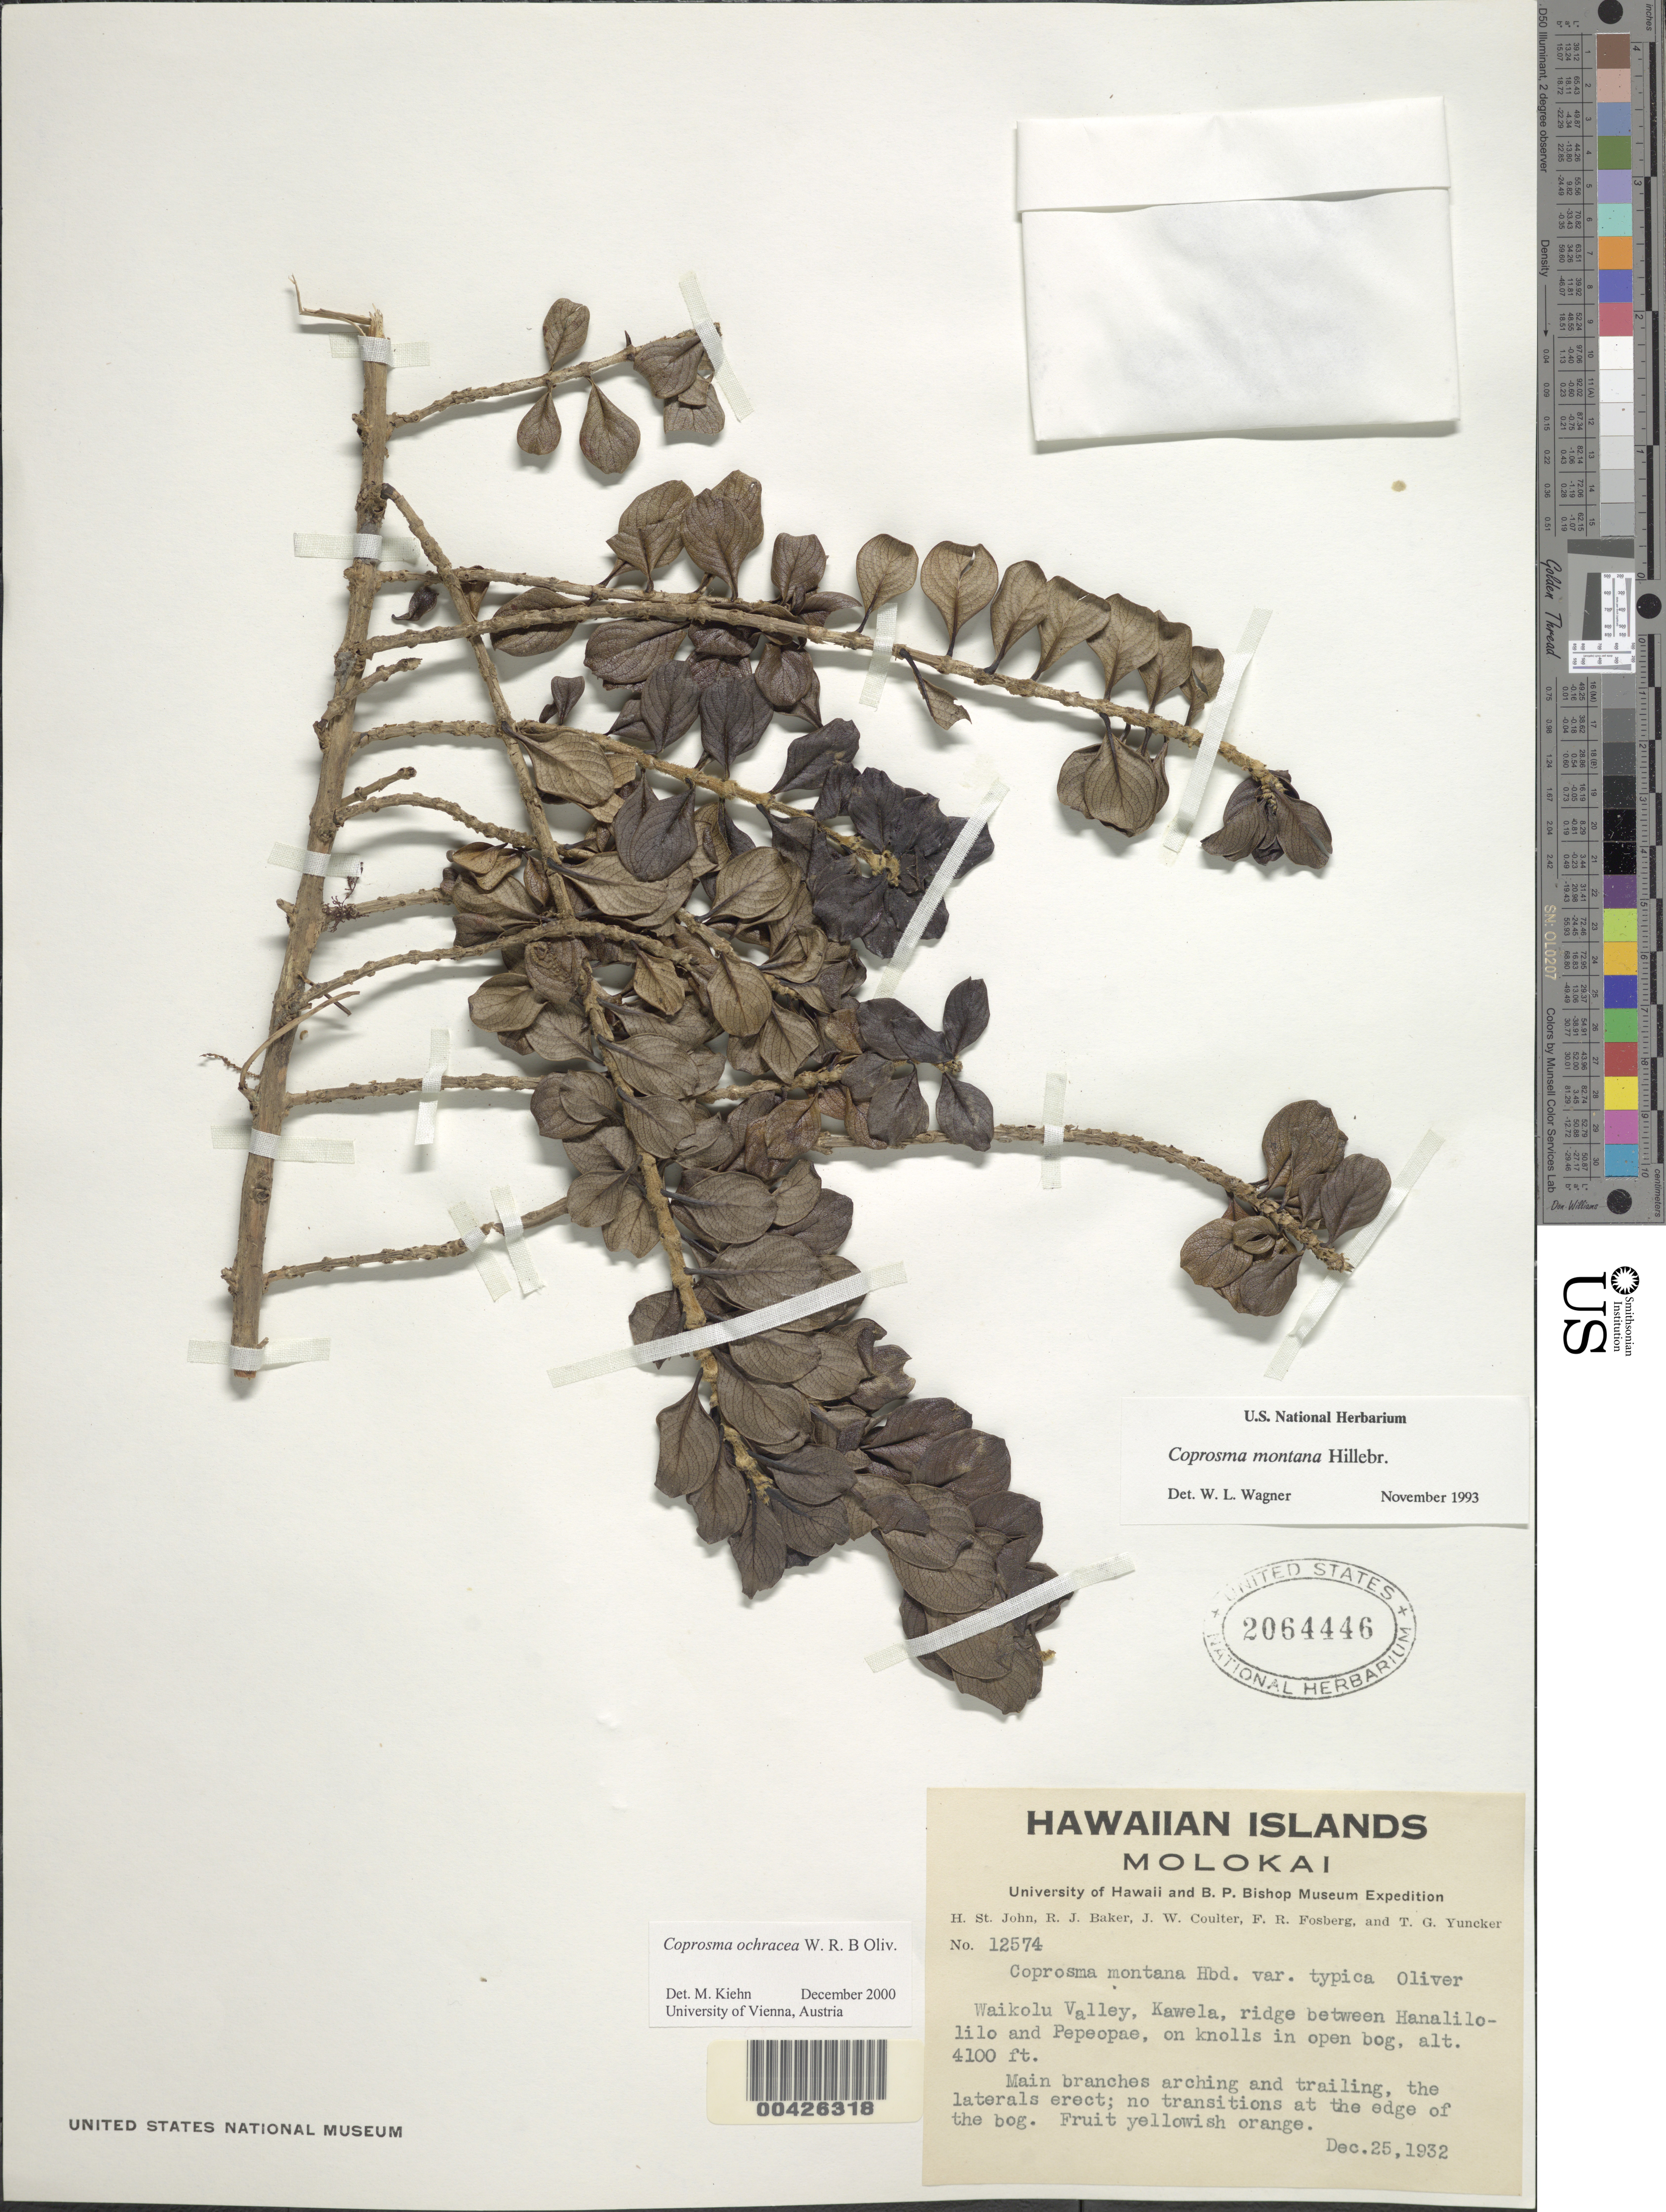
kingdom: Plantae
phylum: Tracheophyta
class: Magnoliopsida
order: Gentianales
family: Rubiaceae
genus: Coprosma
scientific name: Coprosma montana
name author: Hillebr.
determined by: Wagner, W. L., (BOT), Smithsonian Institution - National Museum of Natural History (UNITED STATES)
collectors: H. St. John, R. J. Baker, J. W. Coulter, F. R. Fosberg & T. G. Yuncker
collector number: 12574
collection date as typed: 25 Dec 1932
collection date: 1932-12-25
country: United States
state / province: Hawaii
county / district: Maui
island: Moloka'i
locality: Waikolu Valley, Kawela, ridge between Hanalilolilo and Pepeopae.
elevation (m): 1250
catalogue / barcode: US 2064446